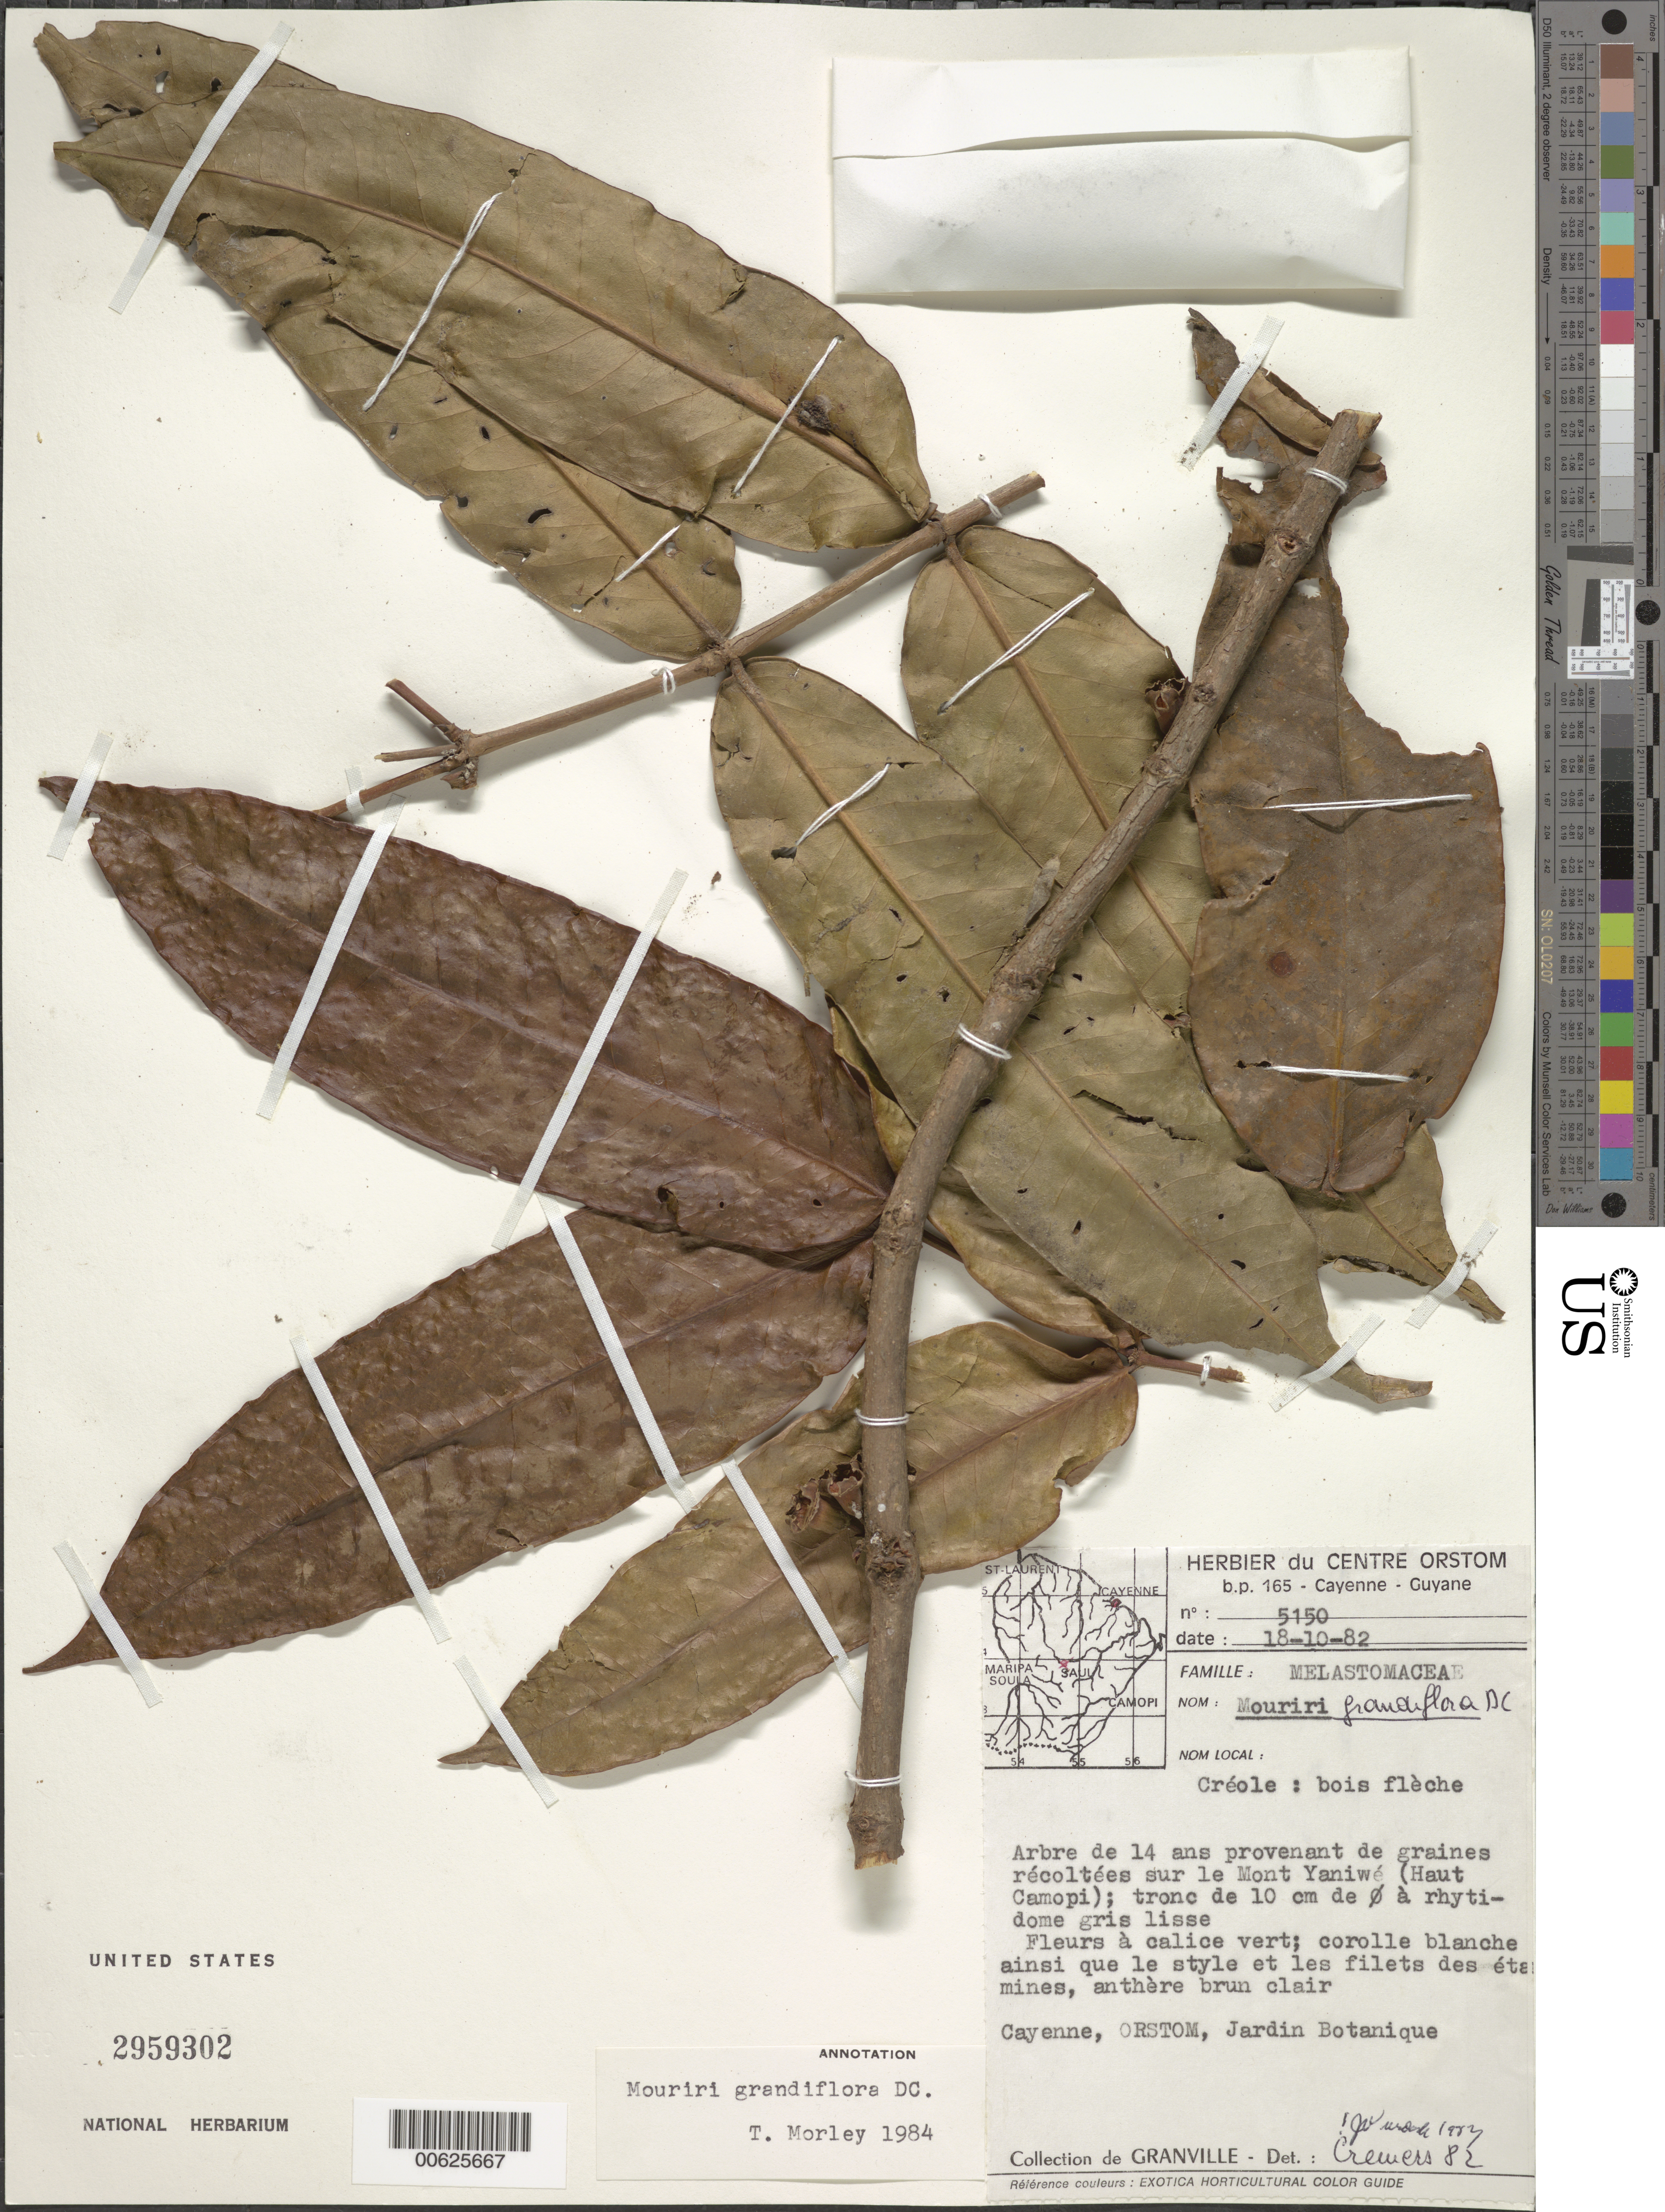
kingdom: Plantae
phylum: Tracheophyta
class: Magnoliopsida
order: Myrtales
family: Melastomataceae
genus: Mouriri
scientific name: Mouriri grandiflora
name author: DC.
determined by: Morley, T.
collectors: J.-J. de Granville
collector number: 5150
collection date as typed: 18-Oct-82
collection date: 1982-10-18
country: French Guiana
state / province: Cayenne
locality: Cayenne, ORSTOM, Jardin Botanique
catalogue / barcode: US 2959302